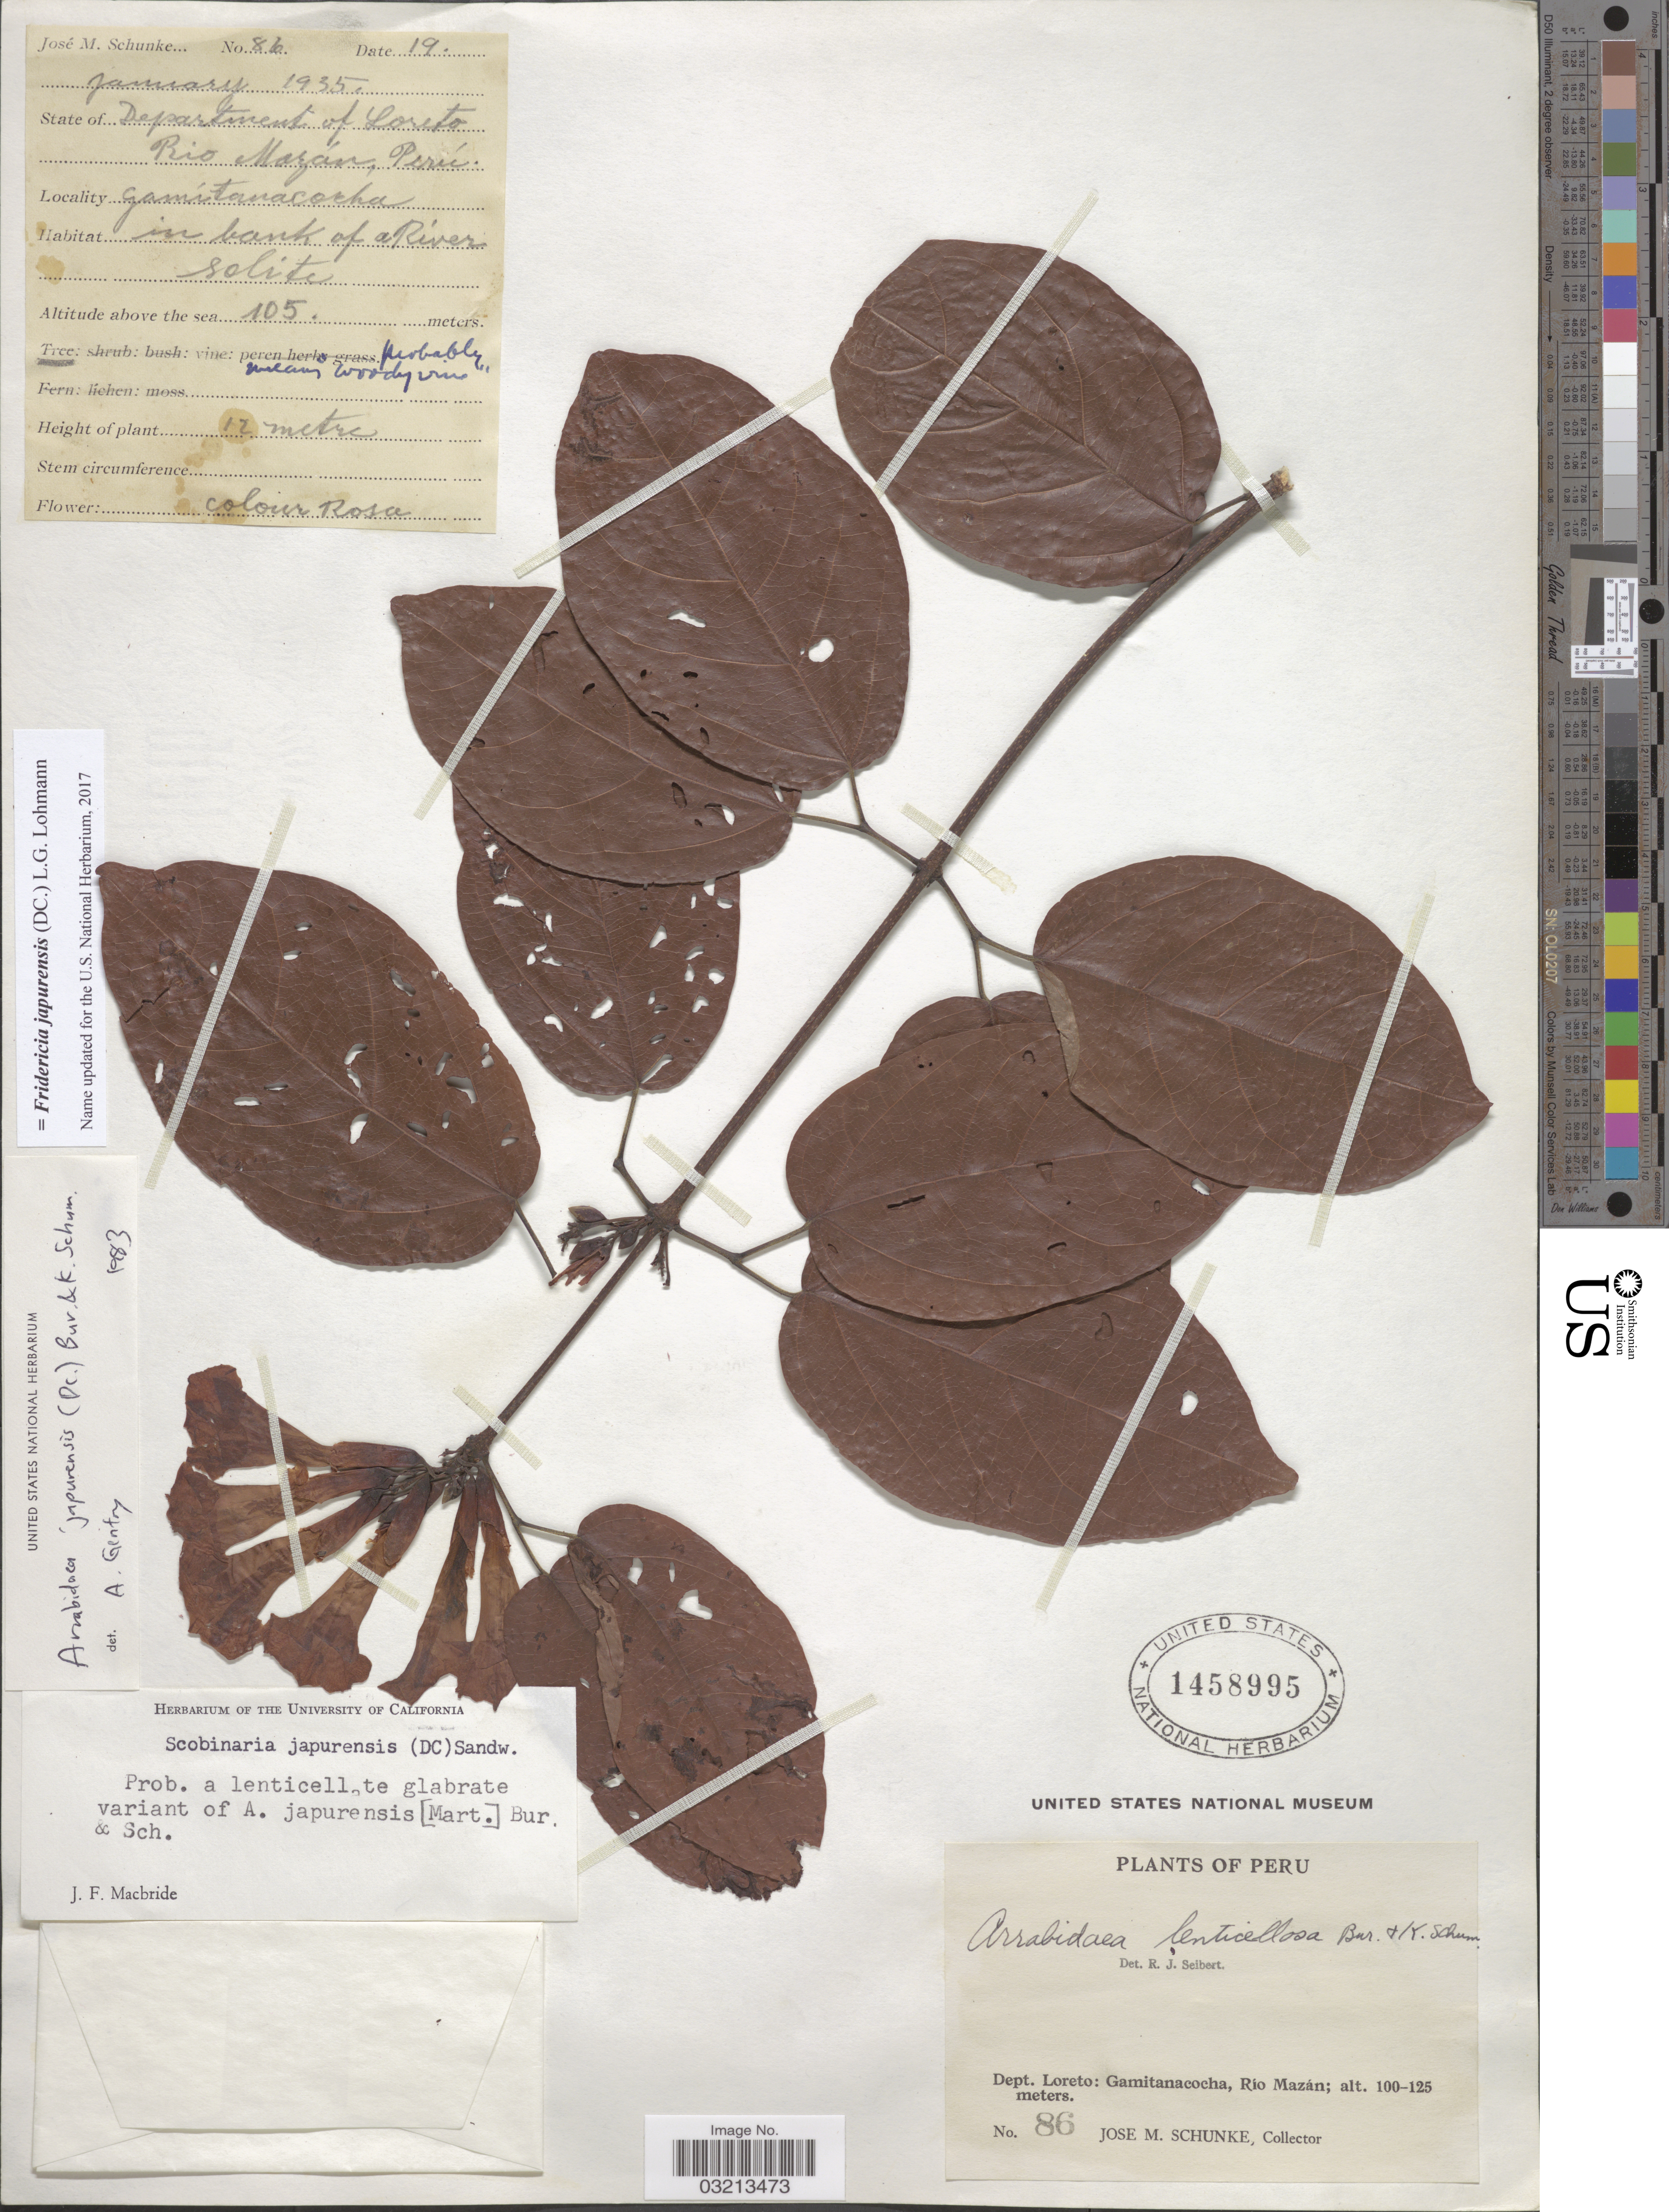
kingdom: Plantae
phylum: Tracheophyta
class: Magnoliopsida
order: Lamiales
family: Bignoniaceae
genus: Fridericia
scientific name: Fridericia japurensis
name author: (DC.) L.G. Lohmann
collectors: J. M. Schunke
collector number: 86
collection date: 1935-01-19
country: Peru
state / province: Loreto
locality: Dept. Loreto: Gamitanacocha, Rio Mazán.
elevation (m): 105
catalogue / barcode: US 1458995